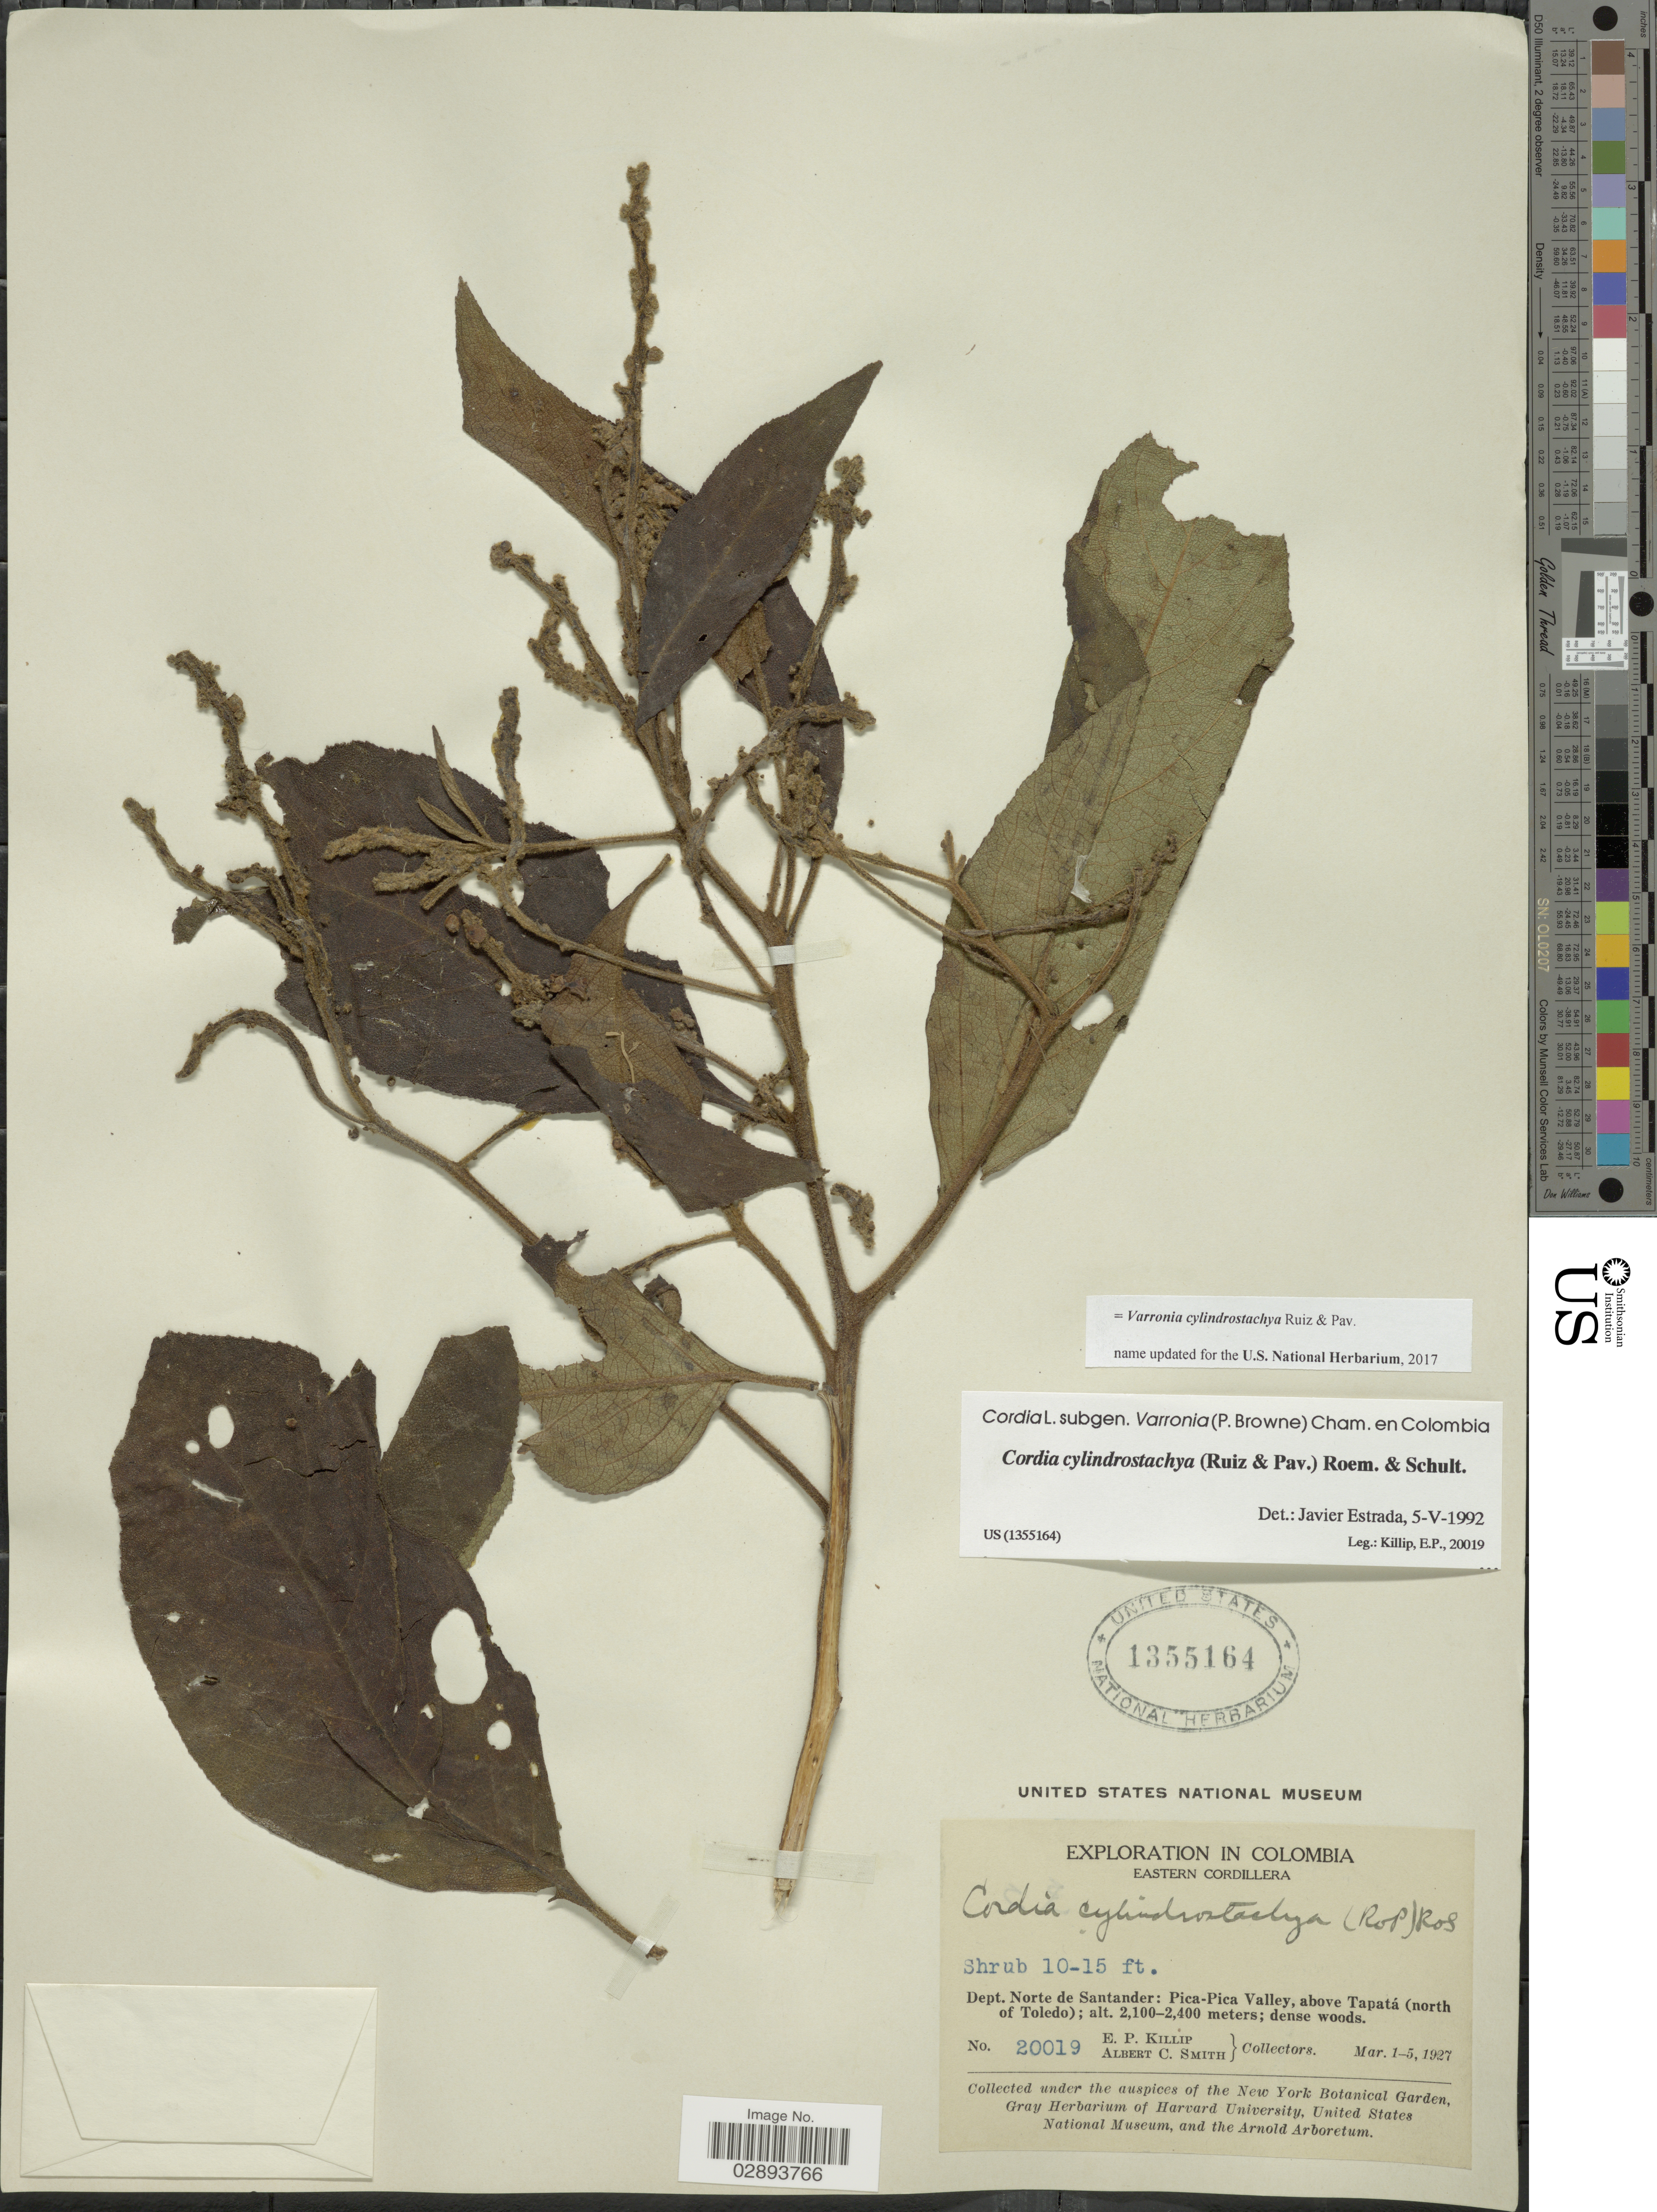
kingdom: Plantae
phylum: Tracheophyta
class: Magnoliopsida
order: Boraginales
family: Cordiaceae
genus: Varronia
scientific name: Varronia cylindrostachya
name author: Ruiz & Pav.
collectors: E. P. Killip & A. C. Smith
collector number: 20019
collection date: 1927-03-01/1927-03-05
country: Colombia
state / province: Norte de Santander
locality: Eastern Cordillera, Dept. Norte de Santander, Pica-Pica Valley, above Tapatá (north of Toledo).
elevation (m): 2100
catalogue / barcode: US 1355164